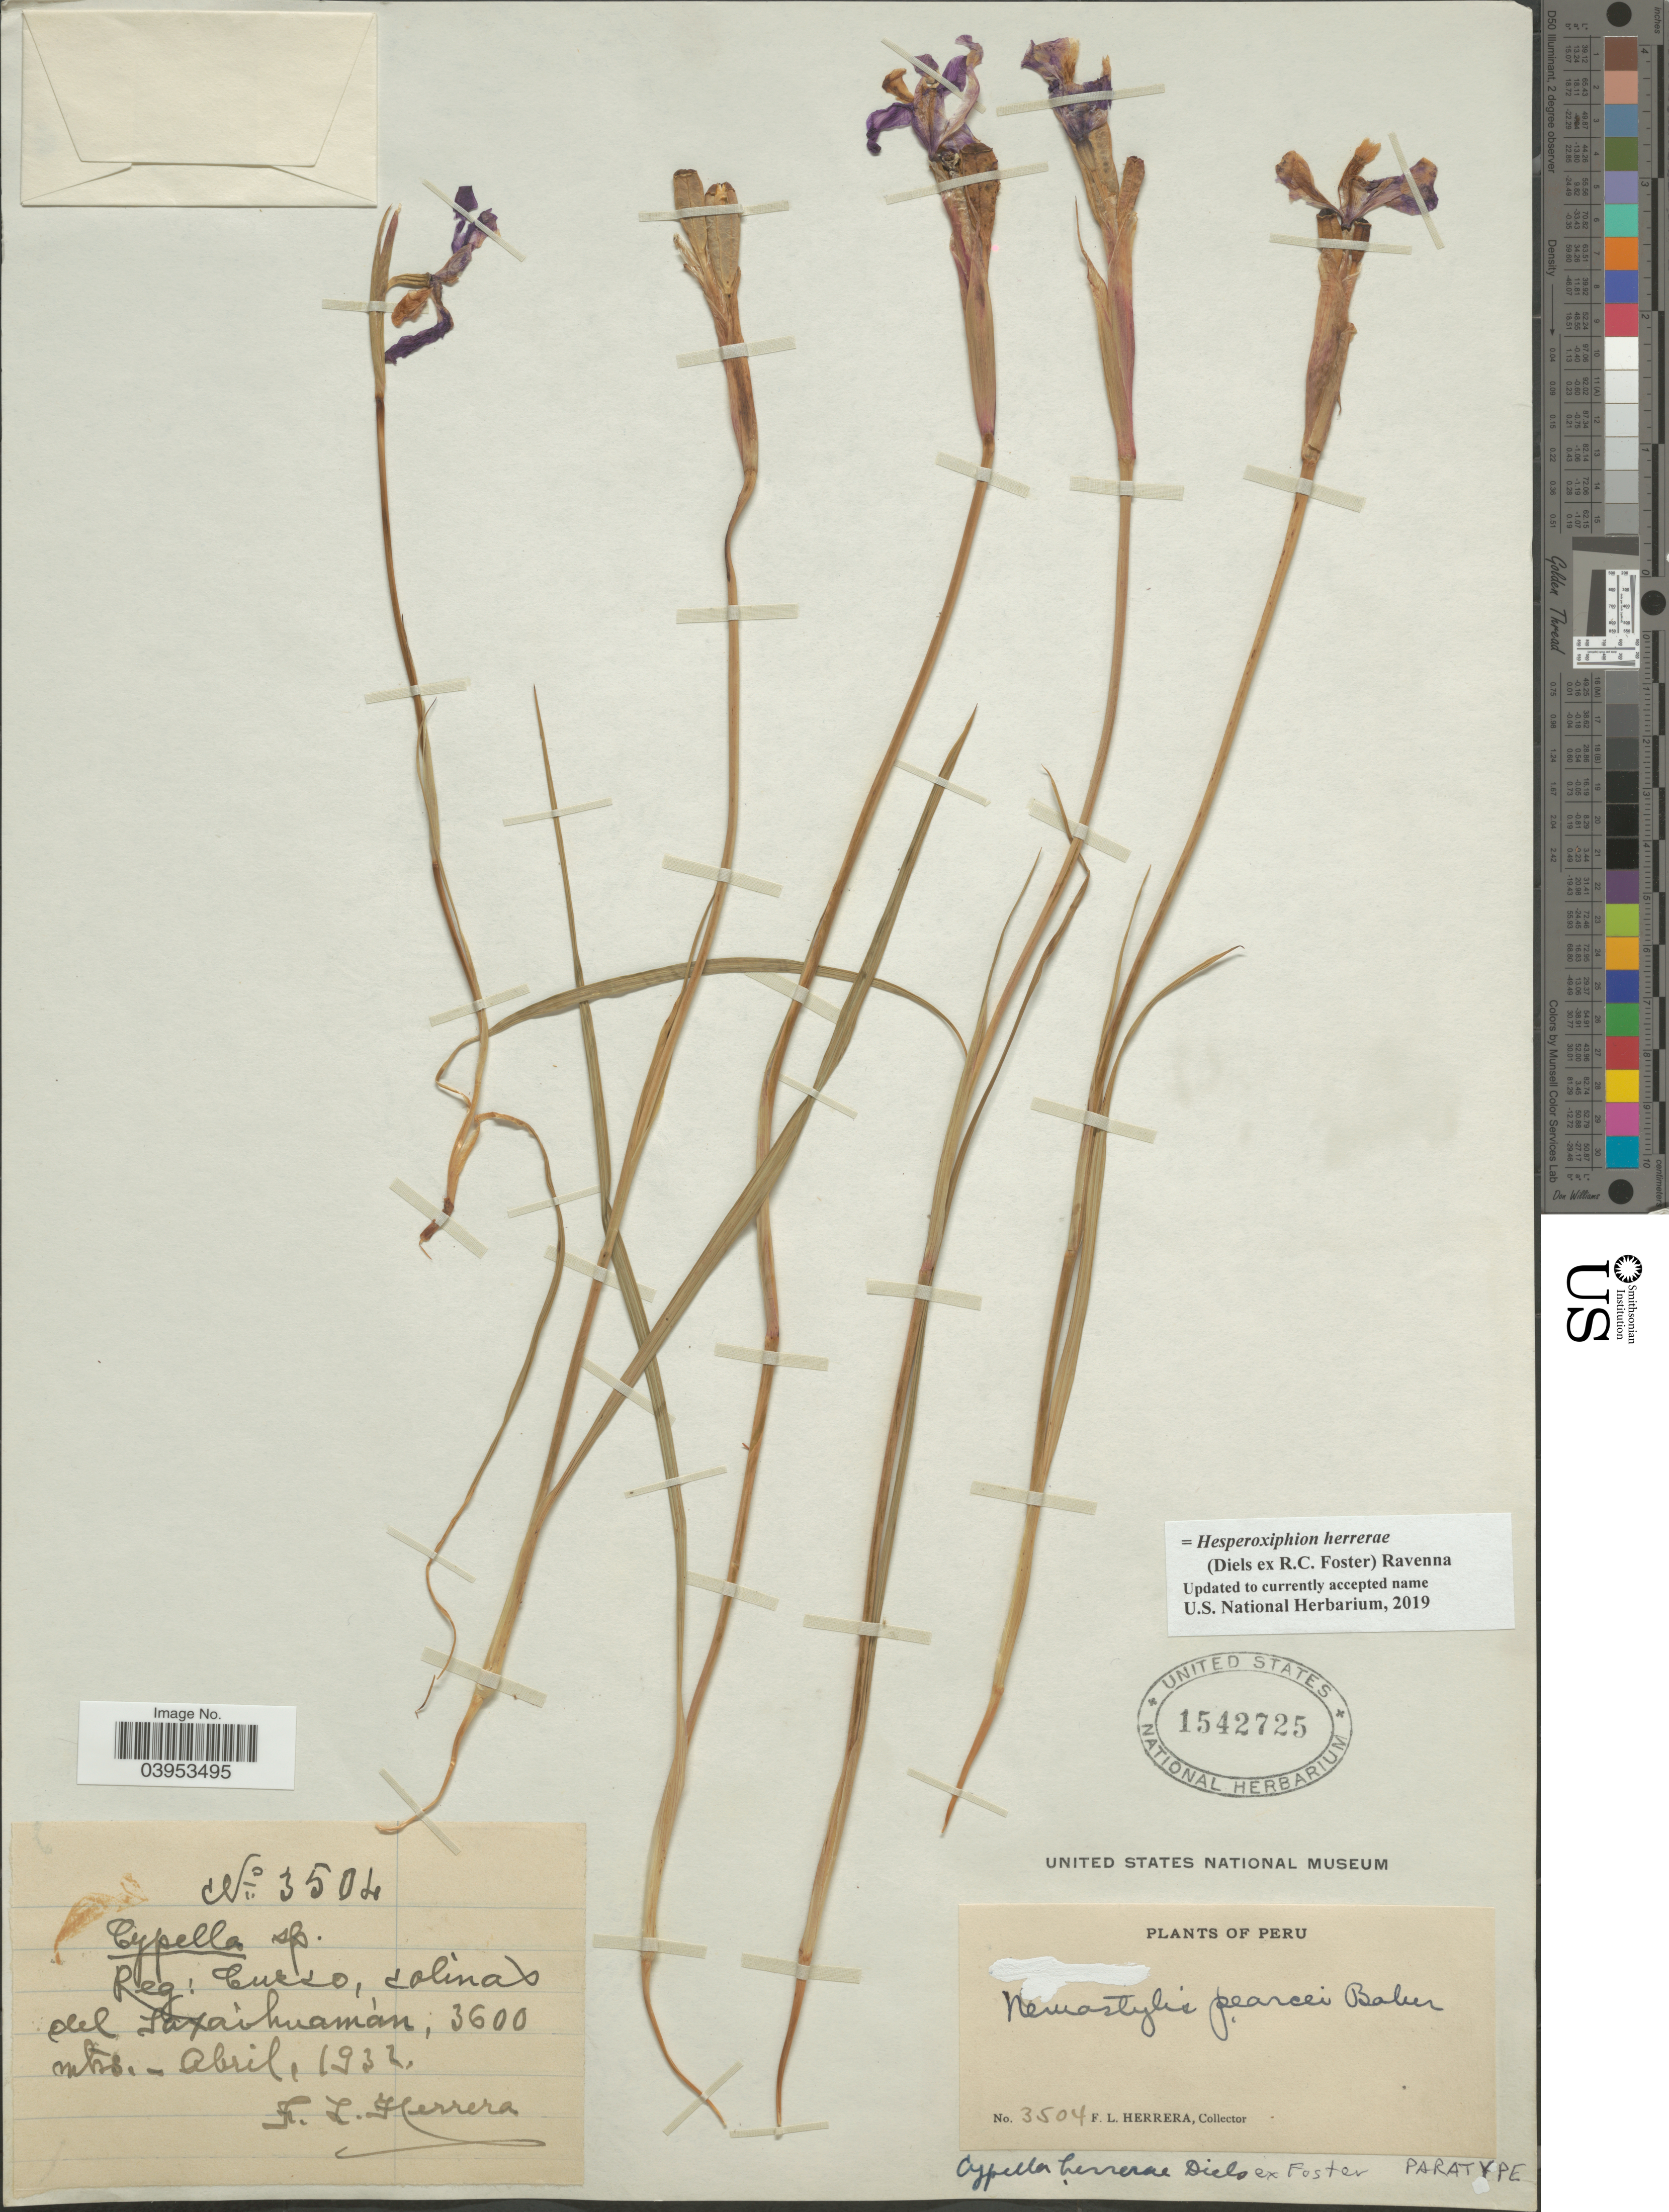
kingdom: Plantae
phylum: Tracheophyta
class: Liliopsida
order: Asparagales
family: Iridaceae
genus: Hesperoxiphion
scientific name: Hesperoxiphion herrerae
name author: (R.C. Foster) Ravenna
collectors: F. L. Herrera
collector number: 3504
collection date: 1932-04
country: Peru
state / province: Cusco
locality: Calinas del Saxaihuaman.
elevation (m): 3600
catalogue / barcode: US 1542725